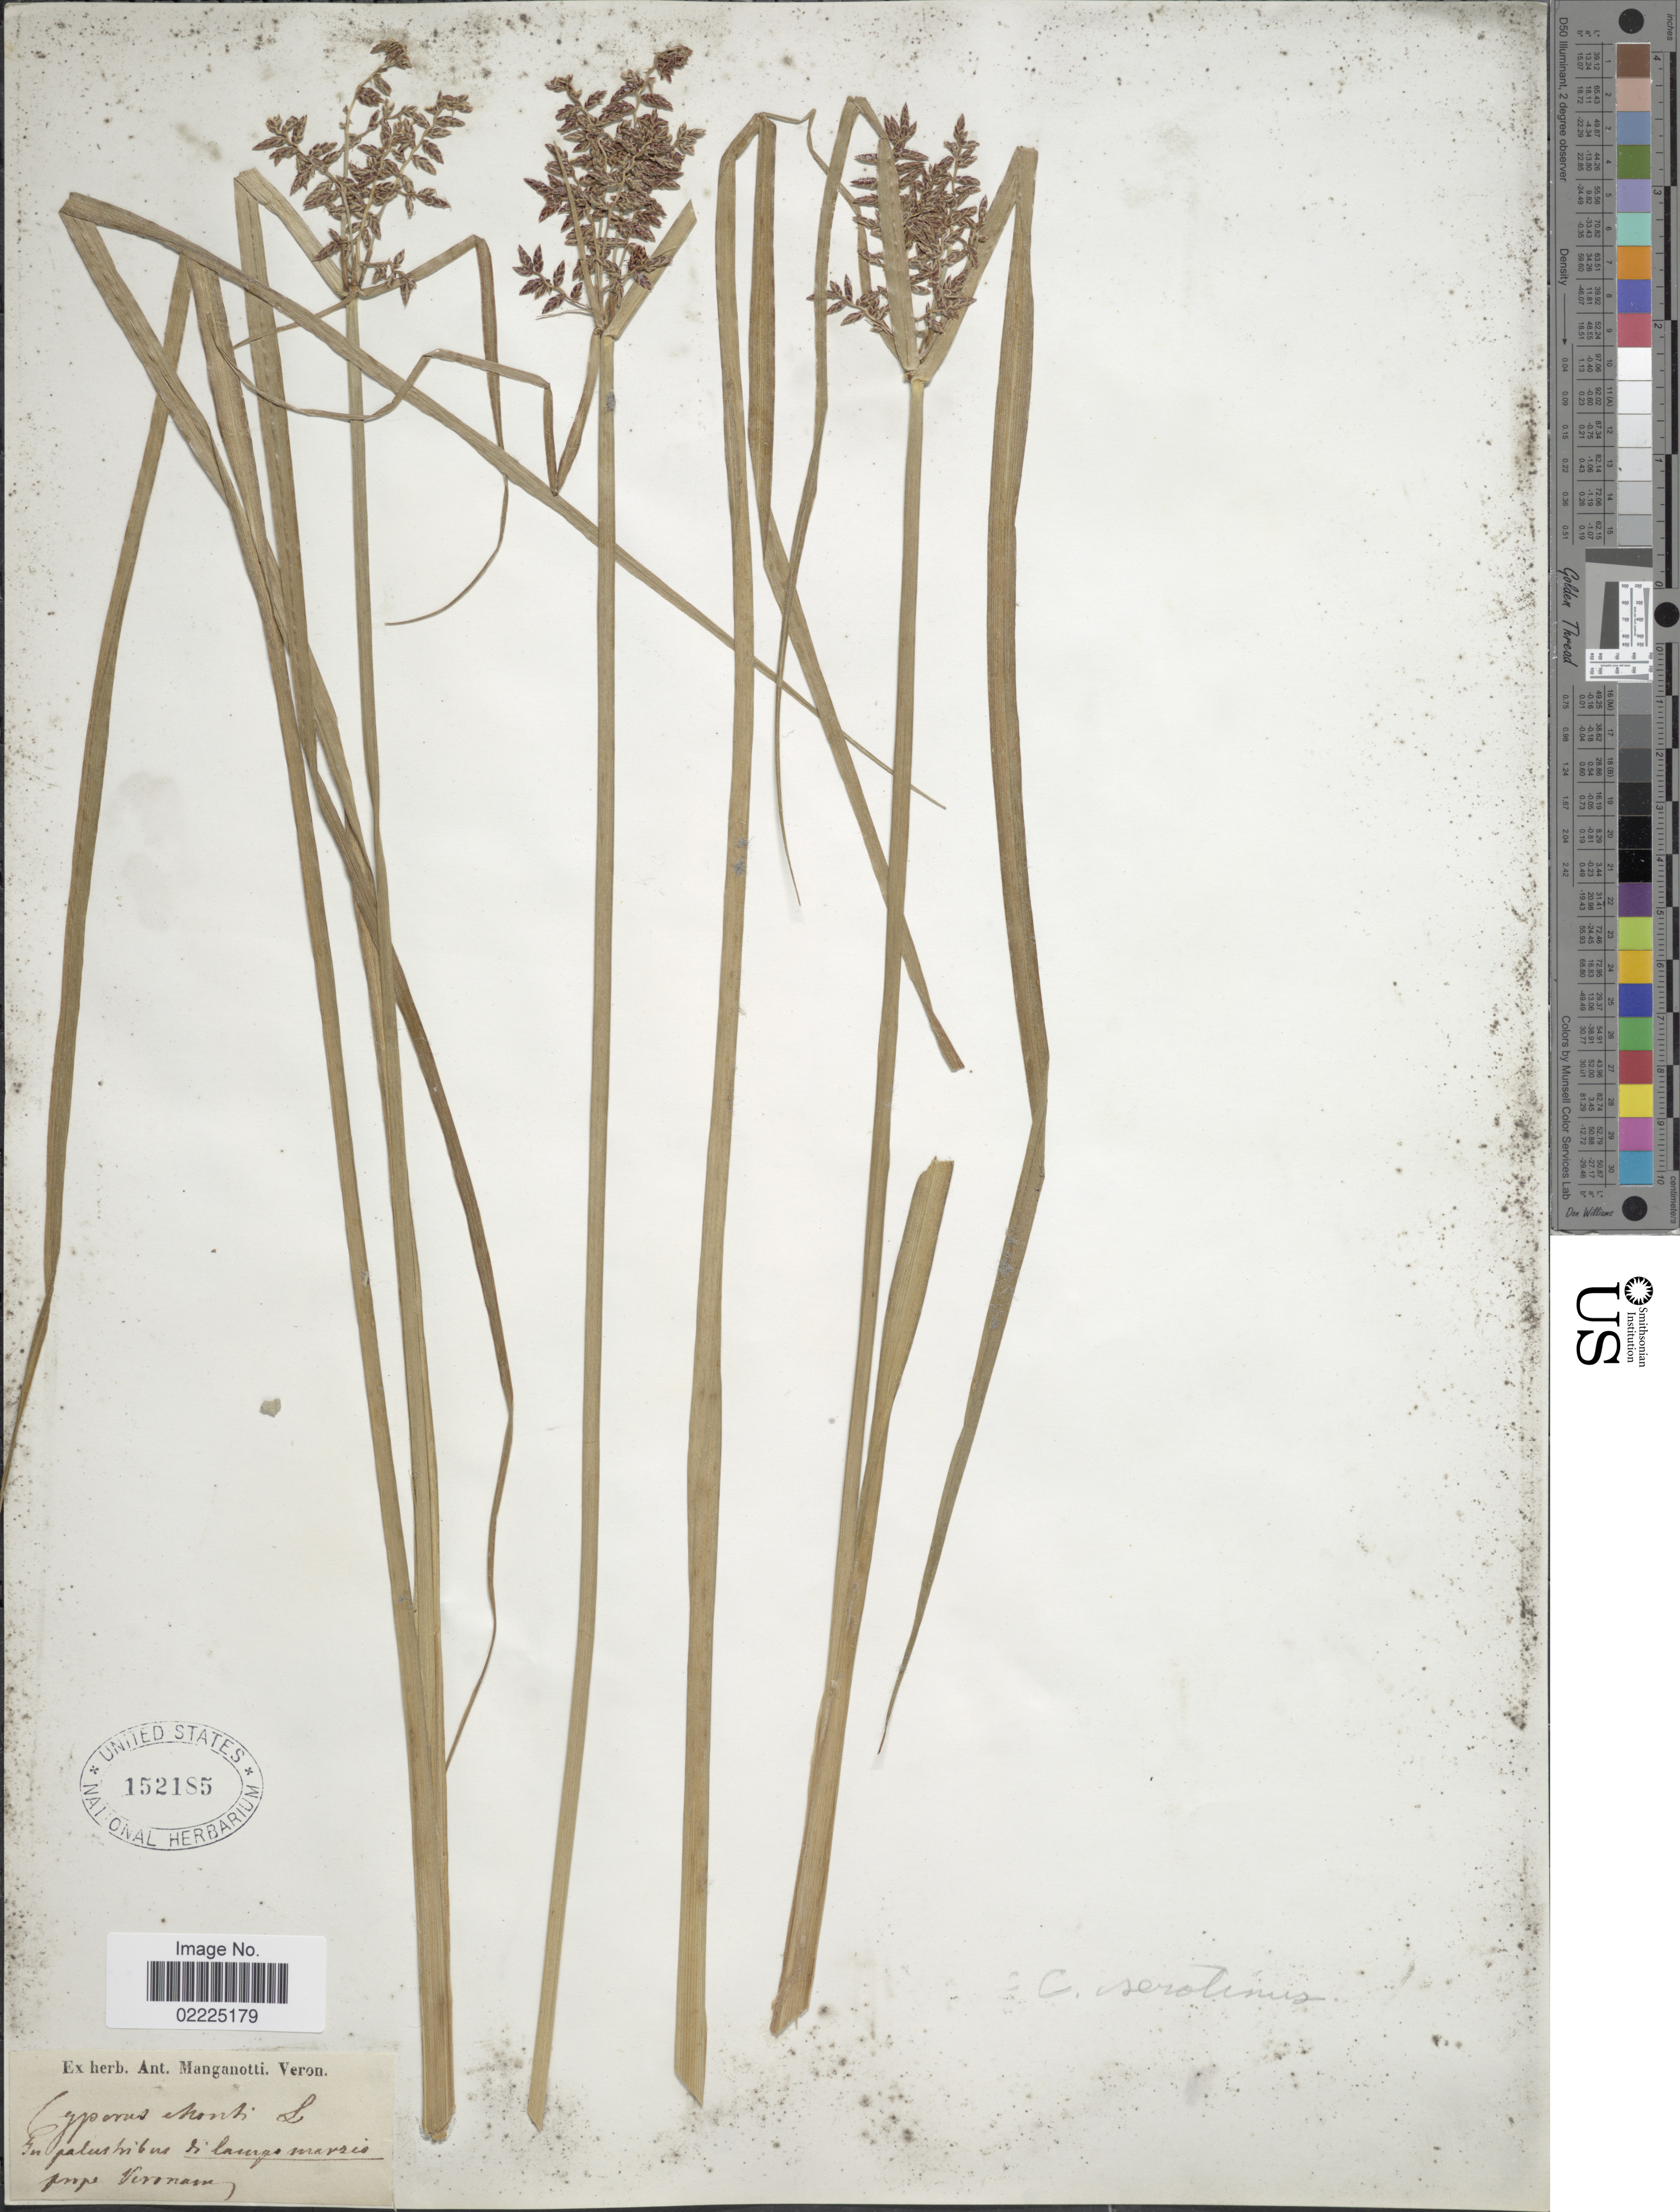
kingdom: Plantae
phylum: Tracheophyta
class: Liliopsida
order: Poales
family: Cyperaceae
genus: Cyperus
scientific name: Cyperus serotinus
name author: Rottb.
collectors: Ex herb. Ant. Manganotti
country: Italy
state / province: Veneto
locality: In palustibus si laurge marzio prope Veronan [interpreted]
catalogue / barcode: US 152185